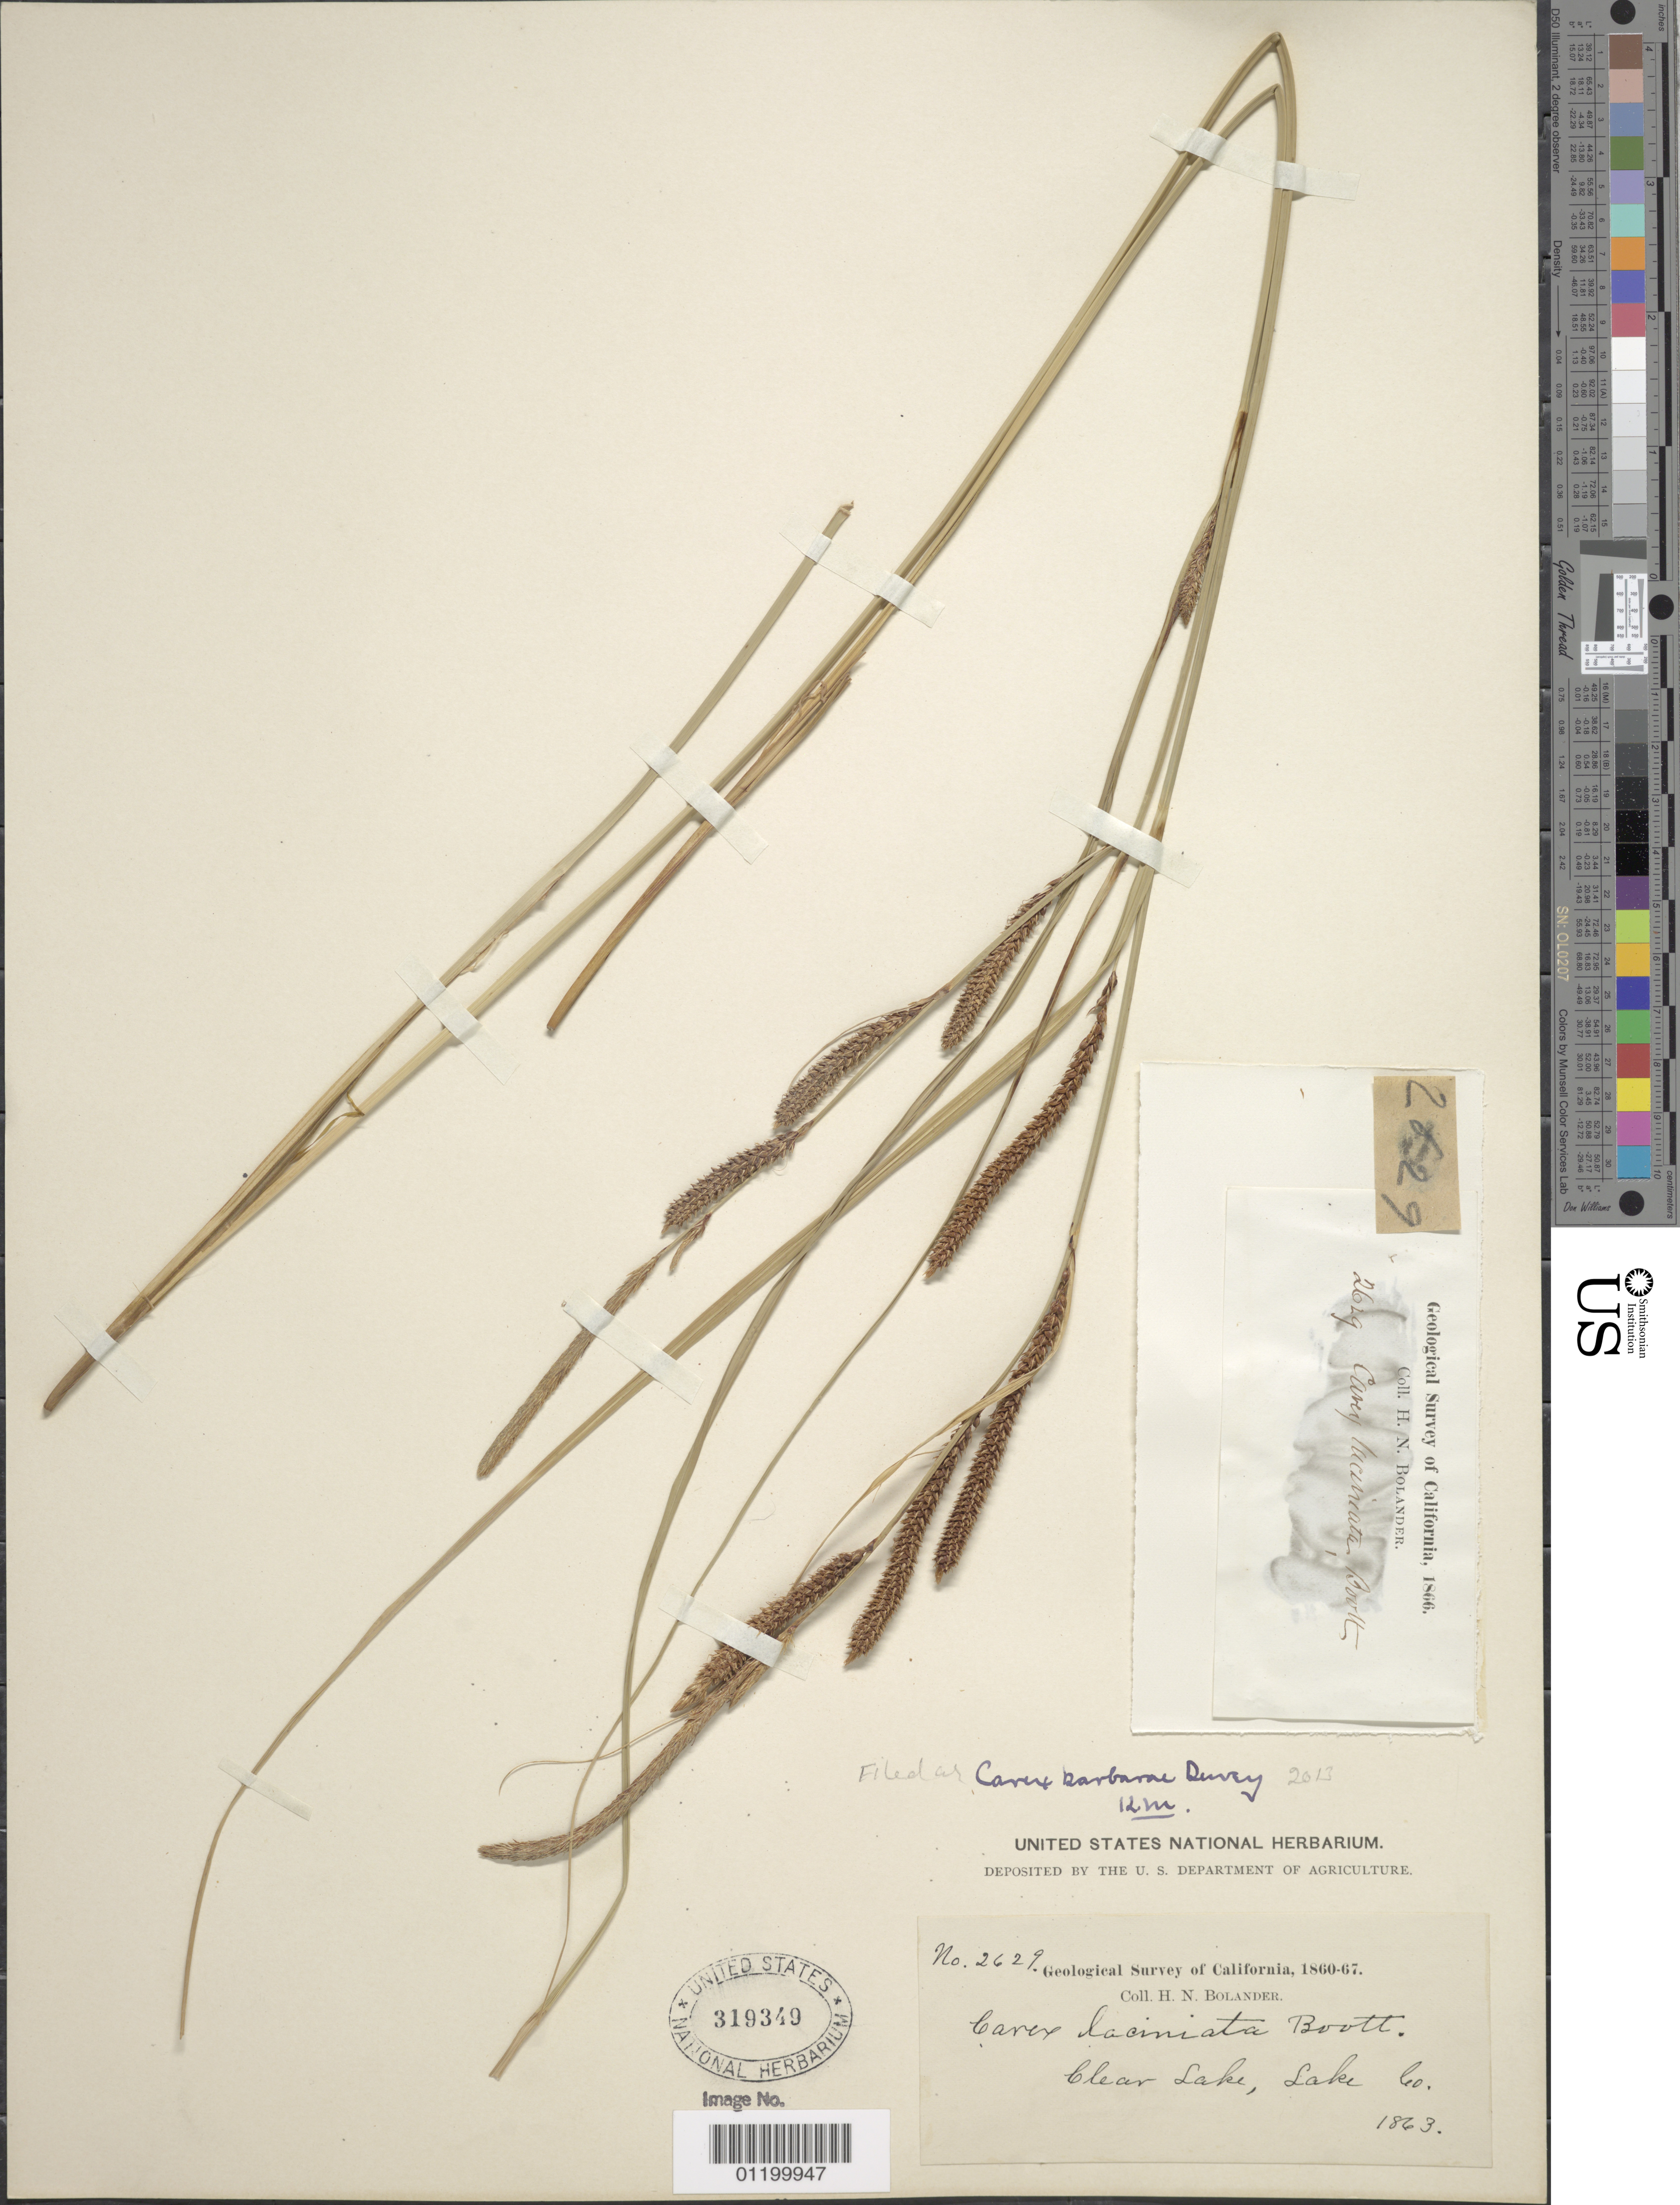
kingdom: Plantae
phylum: Tracheophyta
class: Liliopsida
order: Poales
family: Cyperaceae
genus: Carex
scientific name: Carex barbarae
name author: Dewey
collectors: H. Bolander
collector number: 2629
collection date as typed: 1863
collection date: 1863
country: United States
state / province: California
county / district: Lake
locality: Clear Lake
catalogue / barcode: US 319349